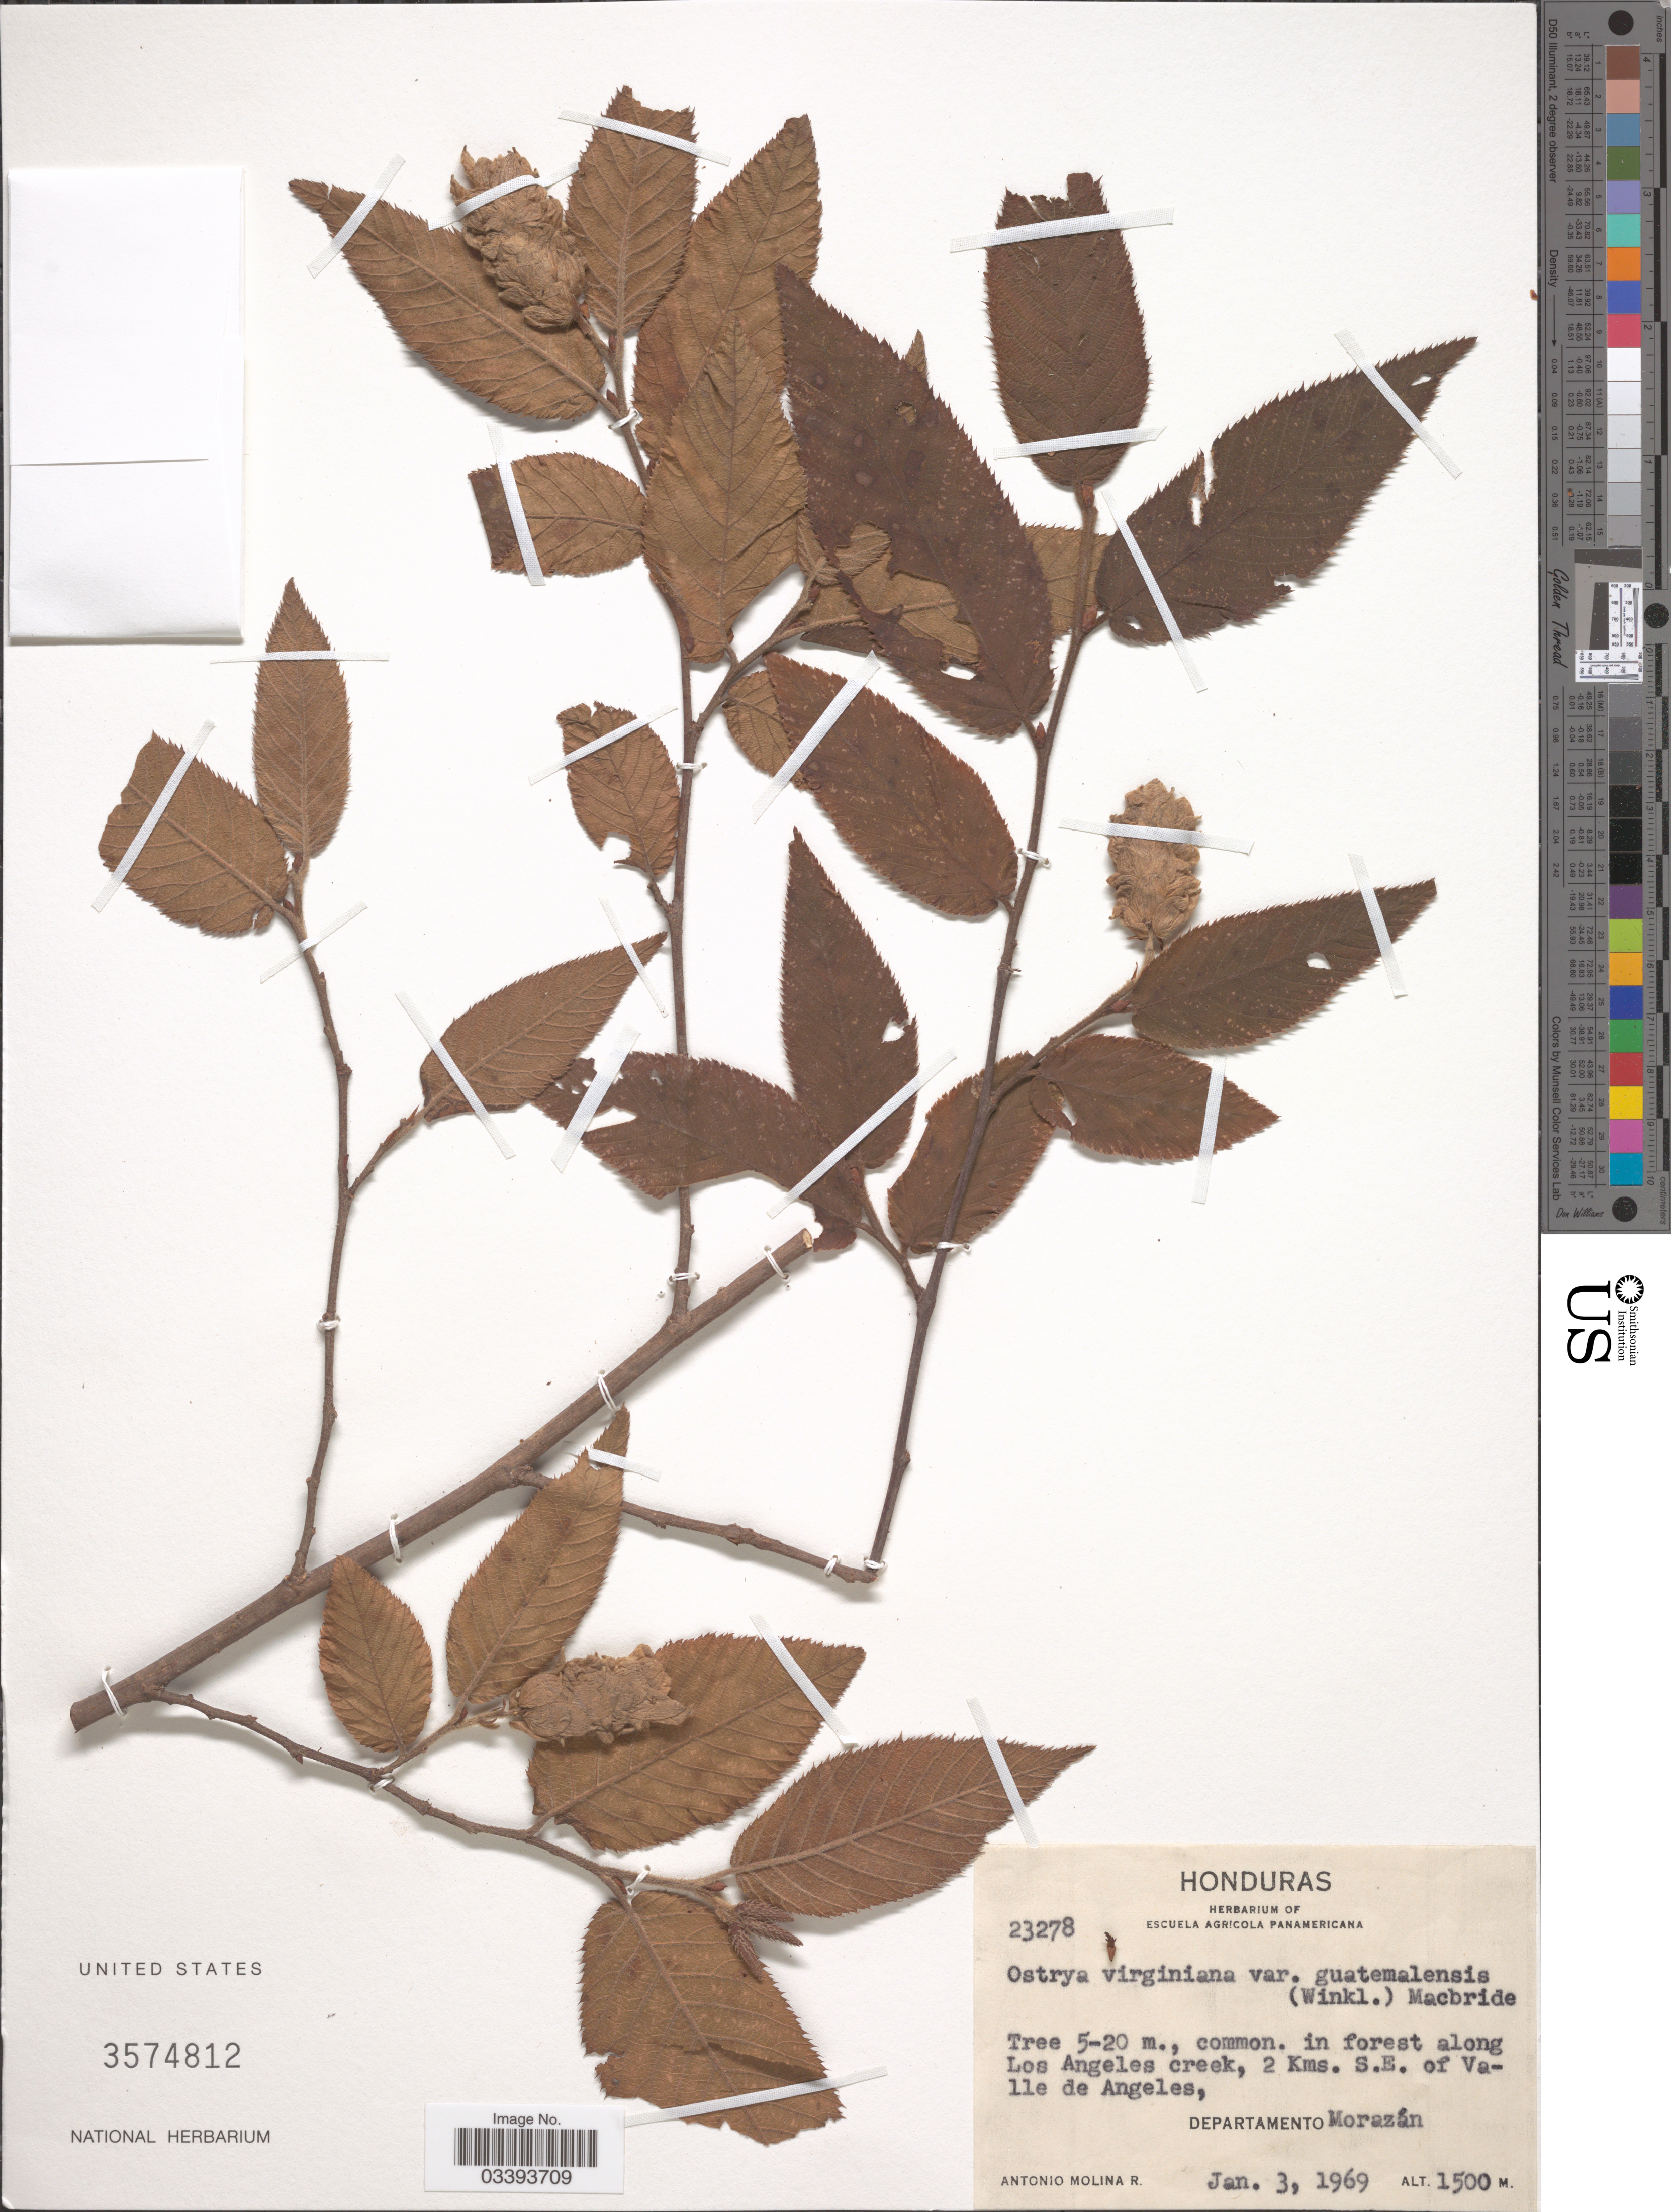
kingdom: Plantae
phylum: Tracheophyta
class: Magnoliopsida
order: Fagales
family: Betulaceae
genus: Ostrya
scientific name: Ostrya virginiana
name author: (Mill.) K. Koch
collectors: A. Molina R.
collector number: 23278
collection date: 1969-01-03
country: Honduras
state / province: Fco. Morazán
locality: Along Los Angeles creek, 2 Kms. S.E. of Valle de Angeles. Departamento Morazán.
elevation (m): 1500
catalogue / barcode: US 3574812